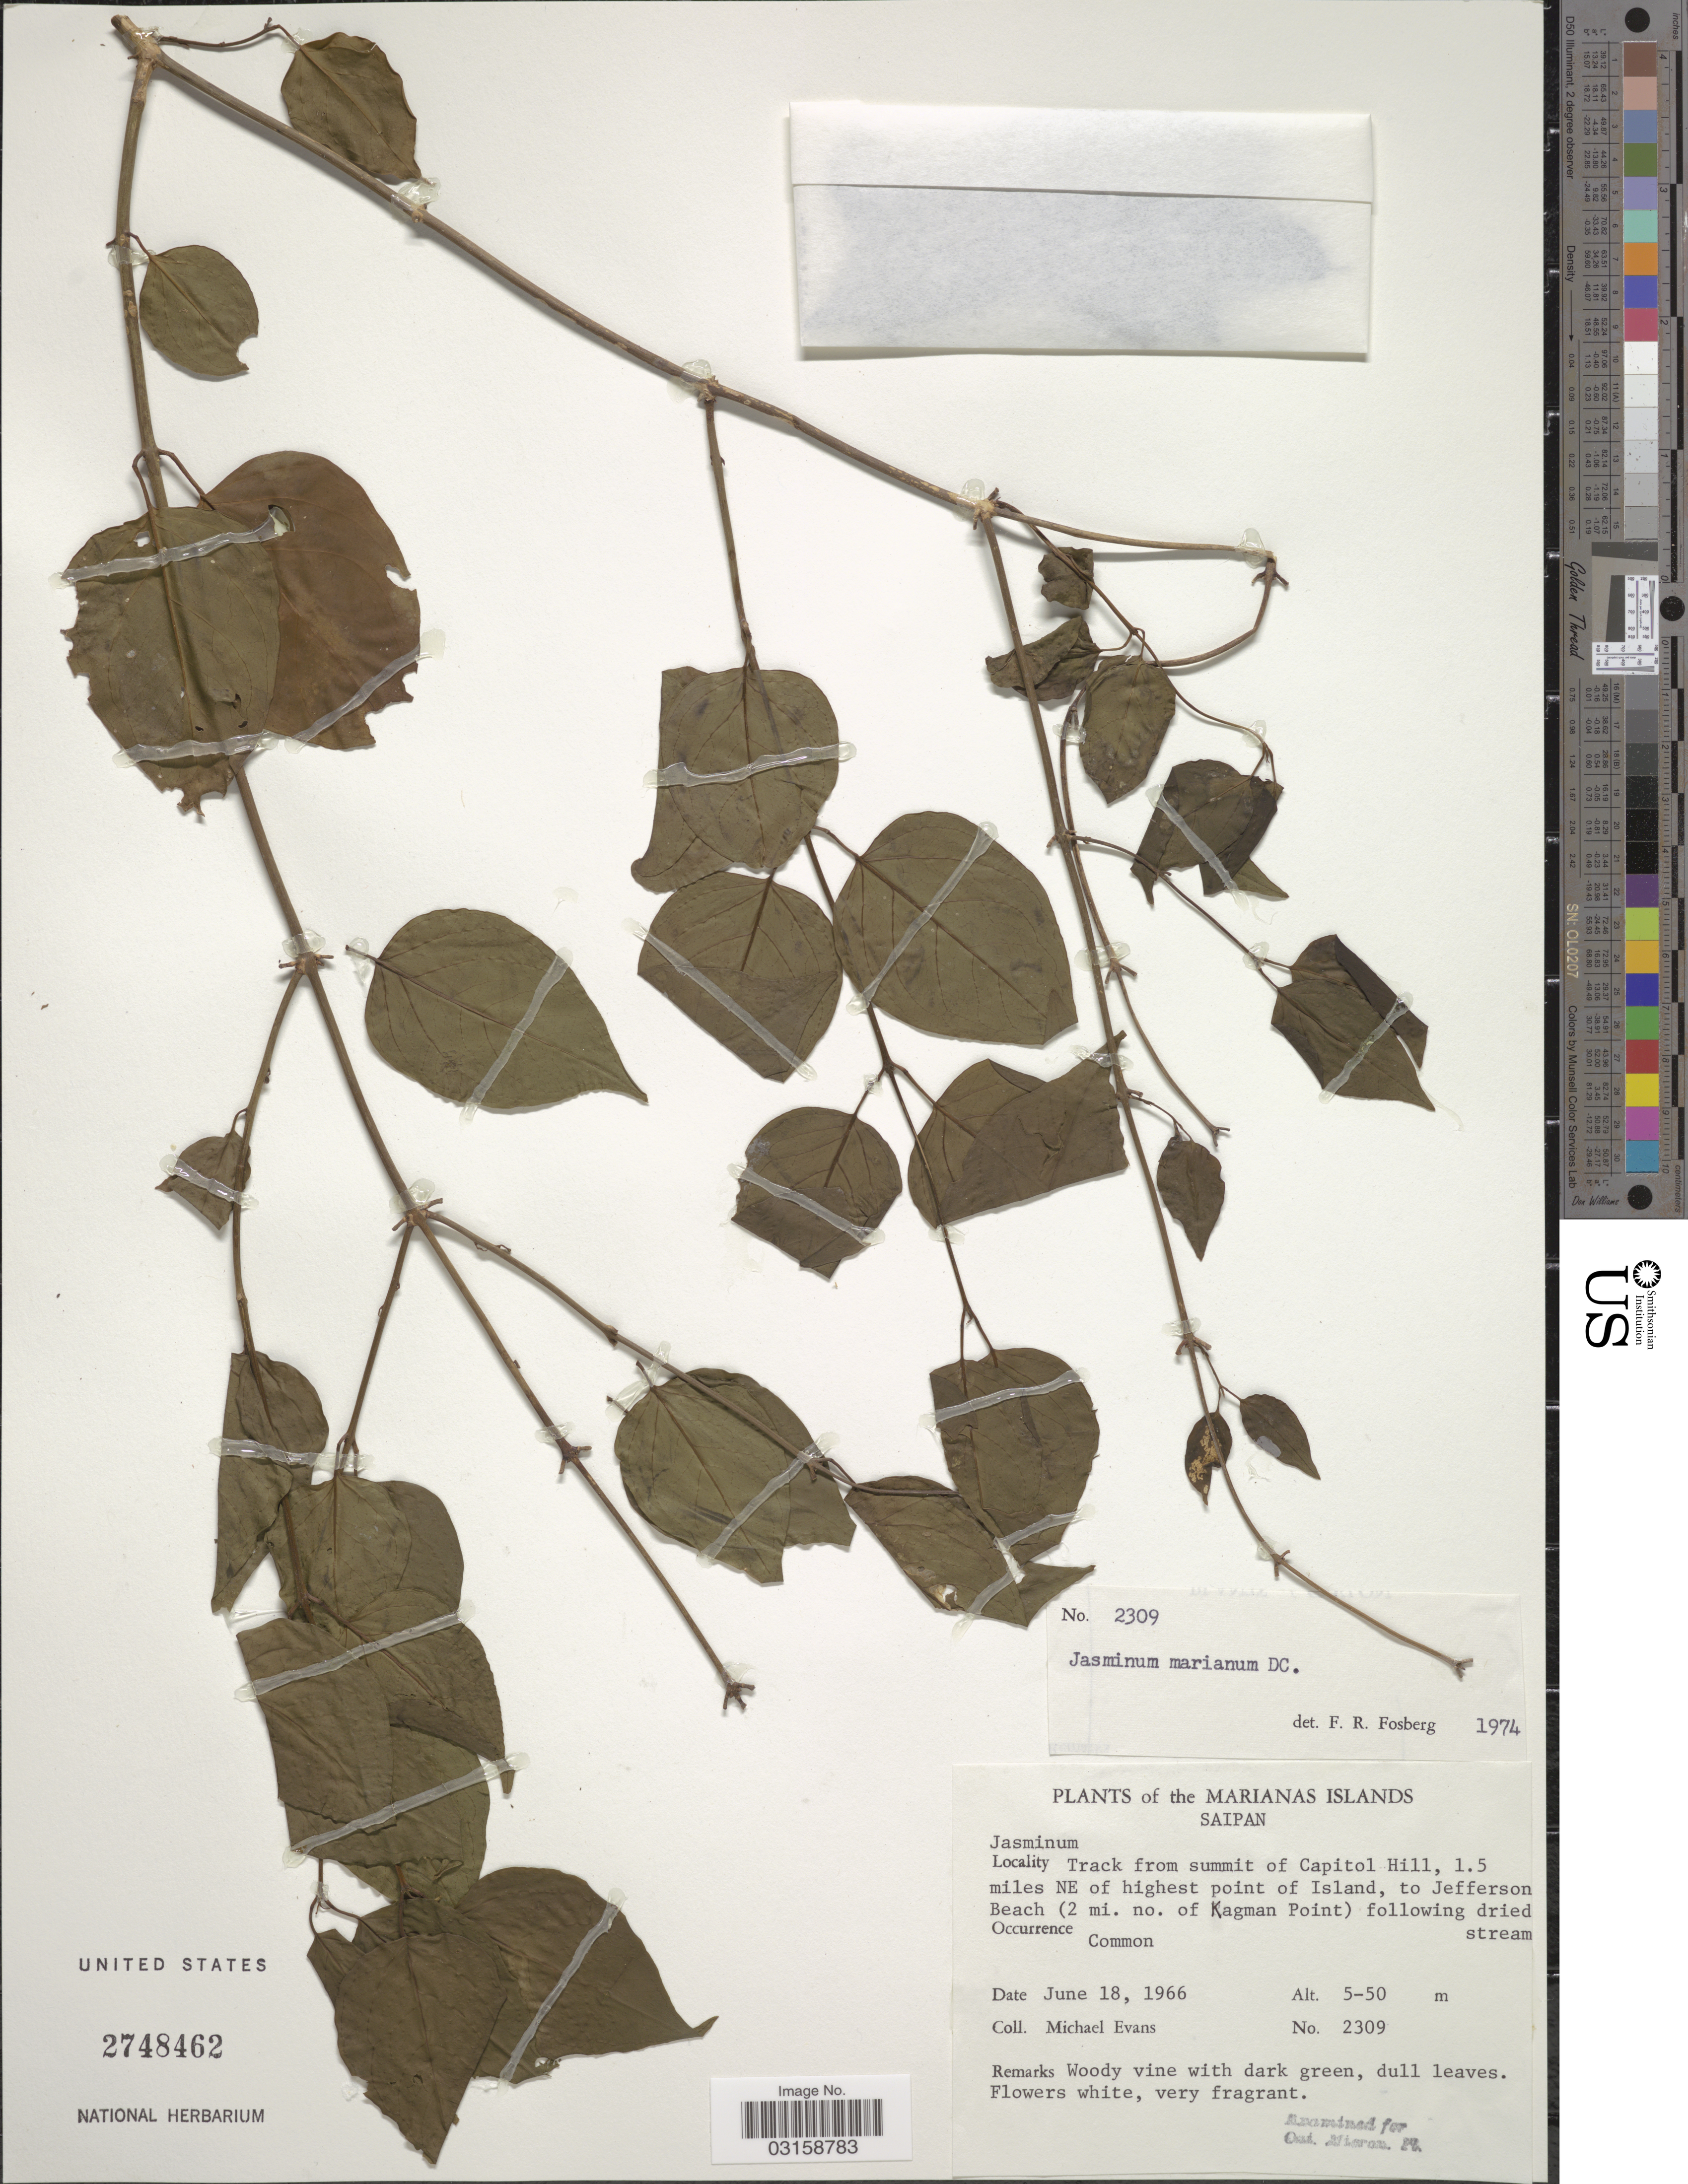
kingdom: Plantae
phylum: Tracheophyta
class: Magnoliopsida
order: Lamiales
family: Oleaceae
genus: Jasminum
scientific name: Jasminum marianum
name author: DC.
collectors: M. Evans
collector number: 2309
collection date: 1966-06-18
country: Northern Mariana Islands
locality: Marianas Islands. Saipan. Track from summit of Capitol Hill, 1.5 miles NE of highest point of Island, to Jefferson Beach (2 mi. no. of Kagman Point) following dried stream.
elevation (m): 5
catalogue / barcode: US 2748462